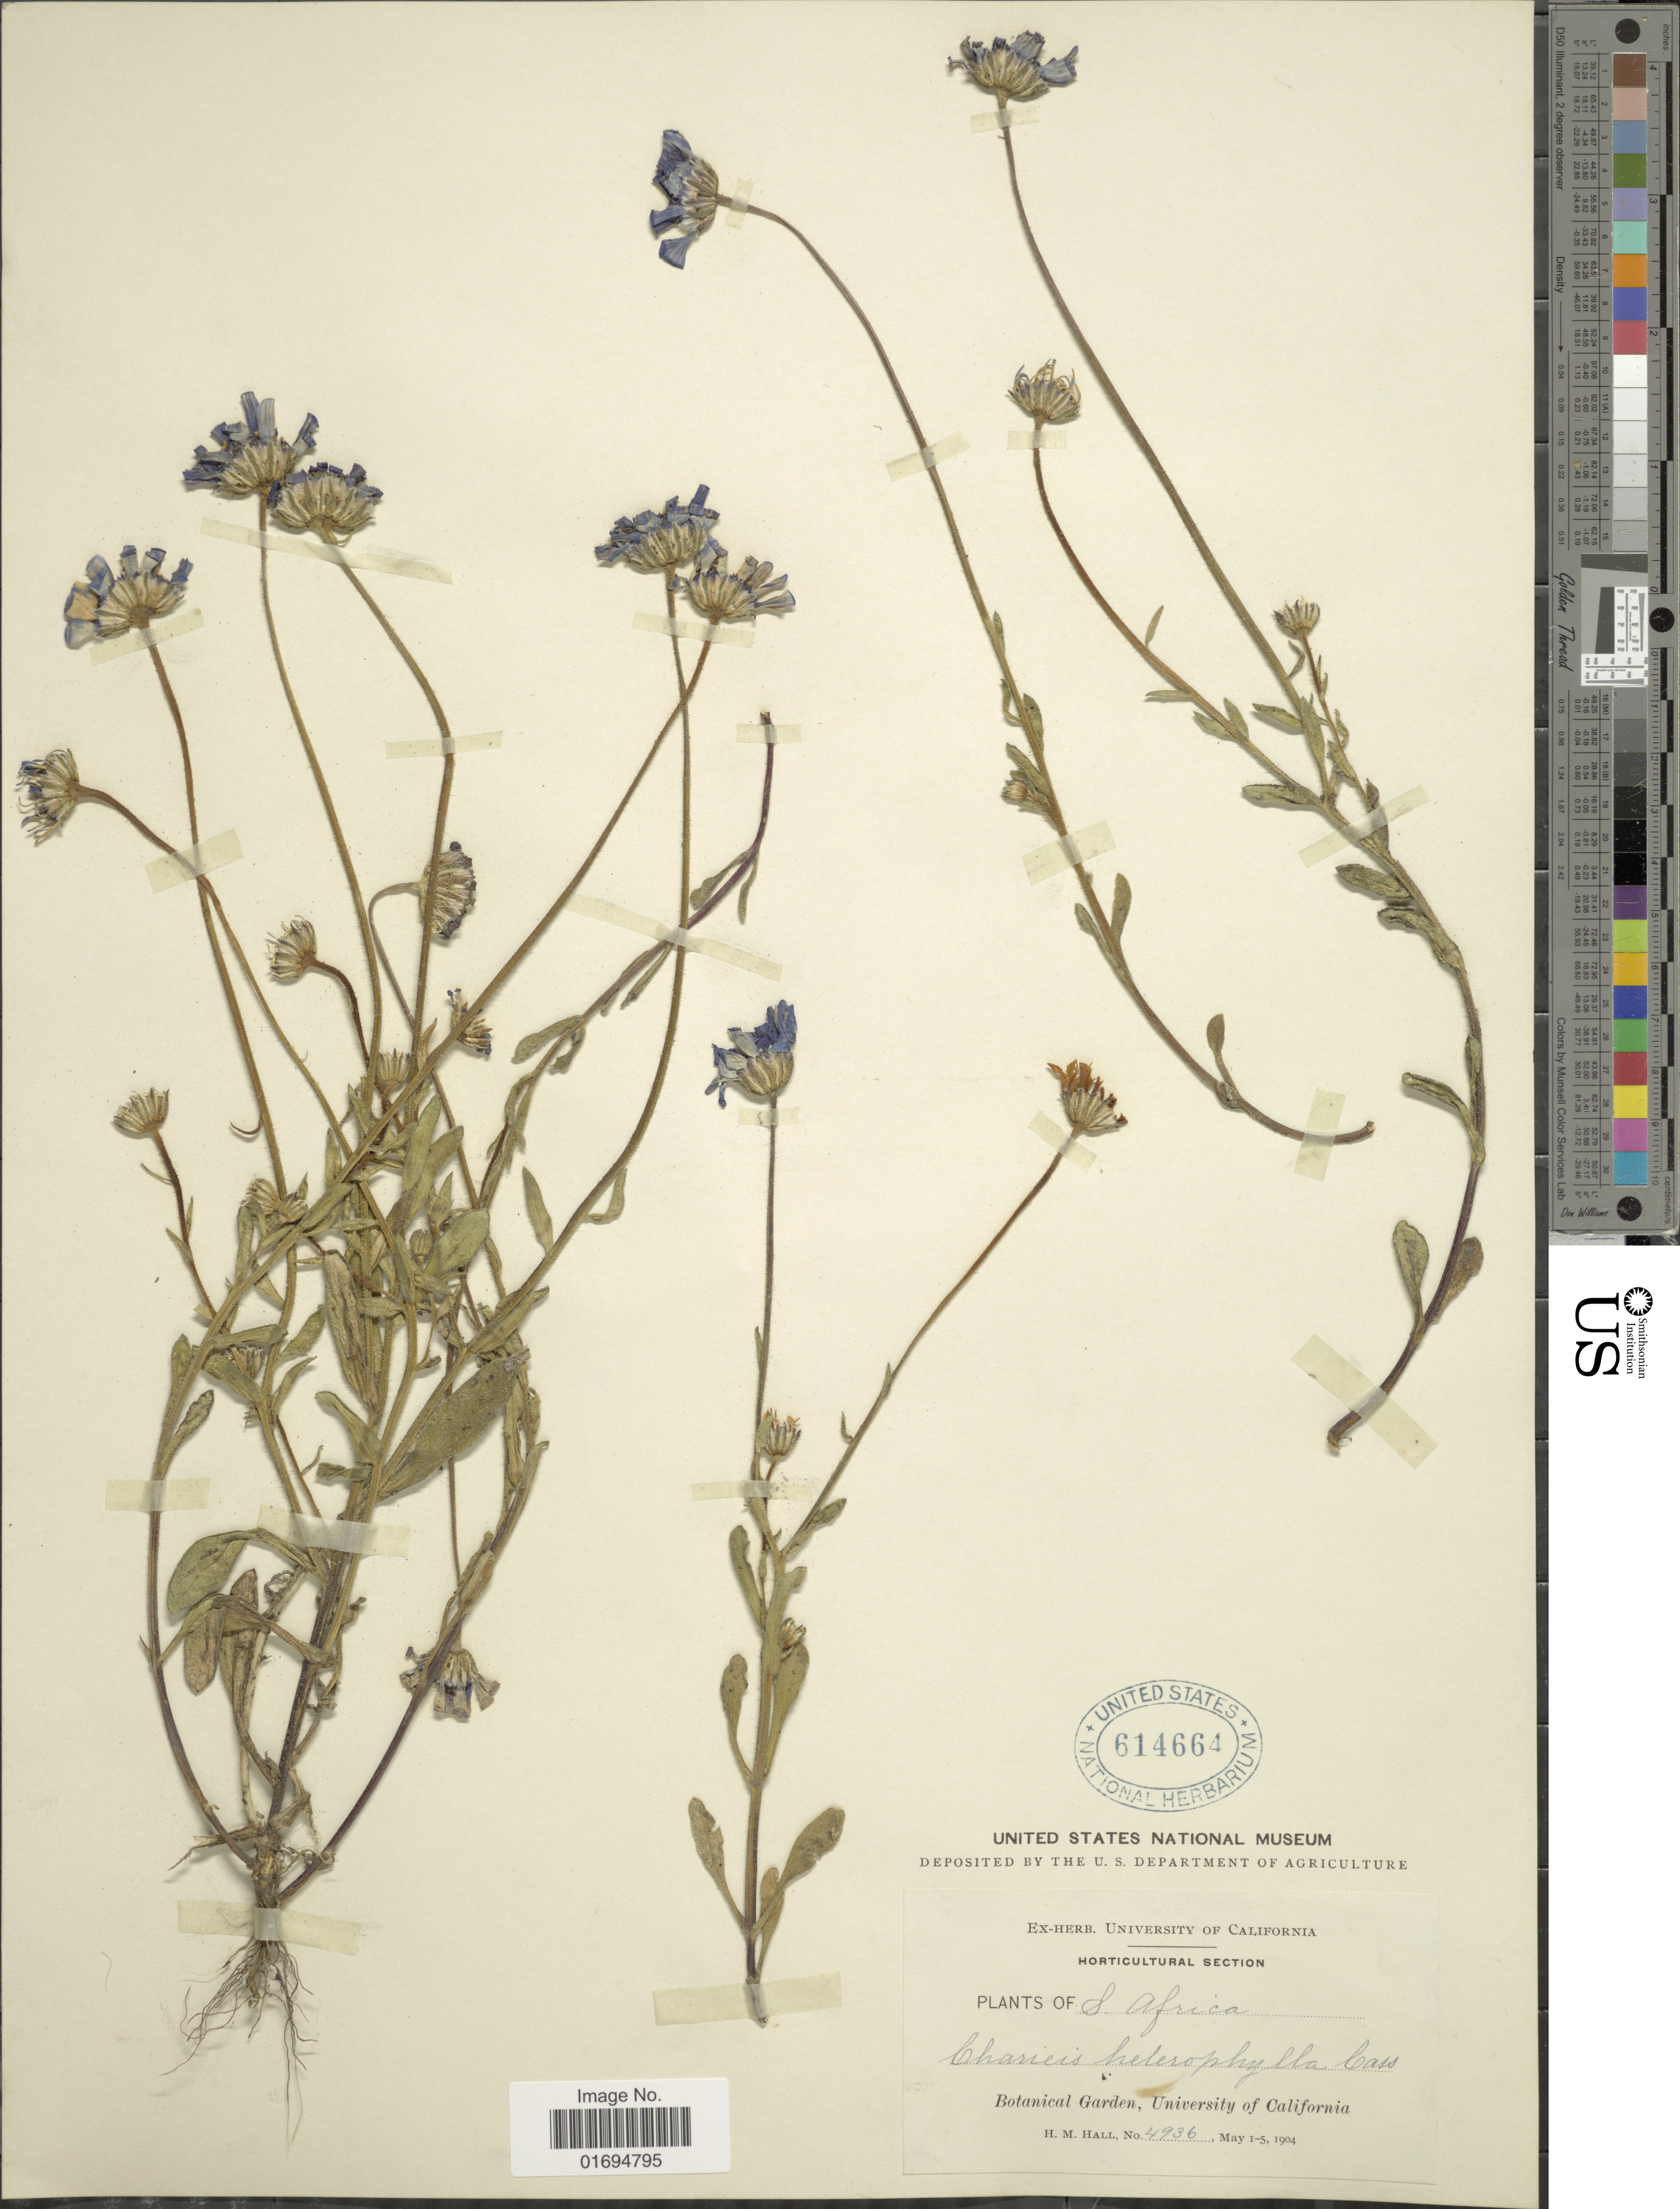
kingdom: Plantae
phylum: Tracheophyta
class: Magnoliopsida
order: Asterales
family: Asteraceae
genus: Felicia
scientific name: Felicia heterophylla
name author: (Cass.) Grau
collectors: H. M. Hall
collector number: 4936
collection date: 1904-05-01/1904-05-05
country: South Africa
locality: Horticultural section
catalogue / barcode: US 614664